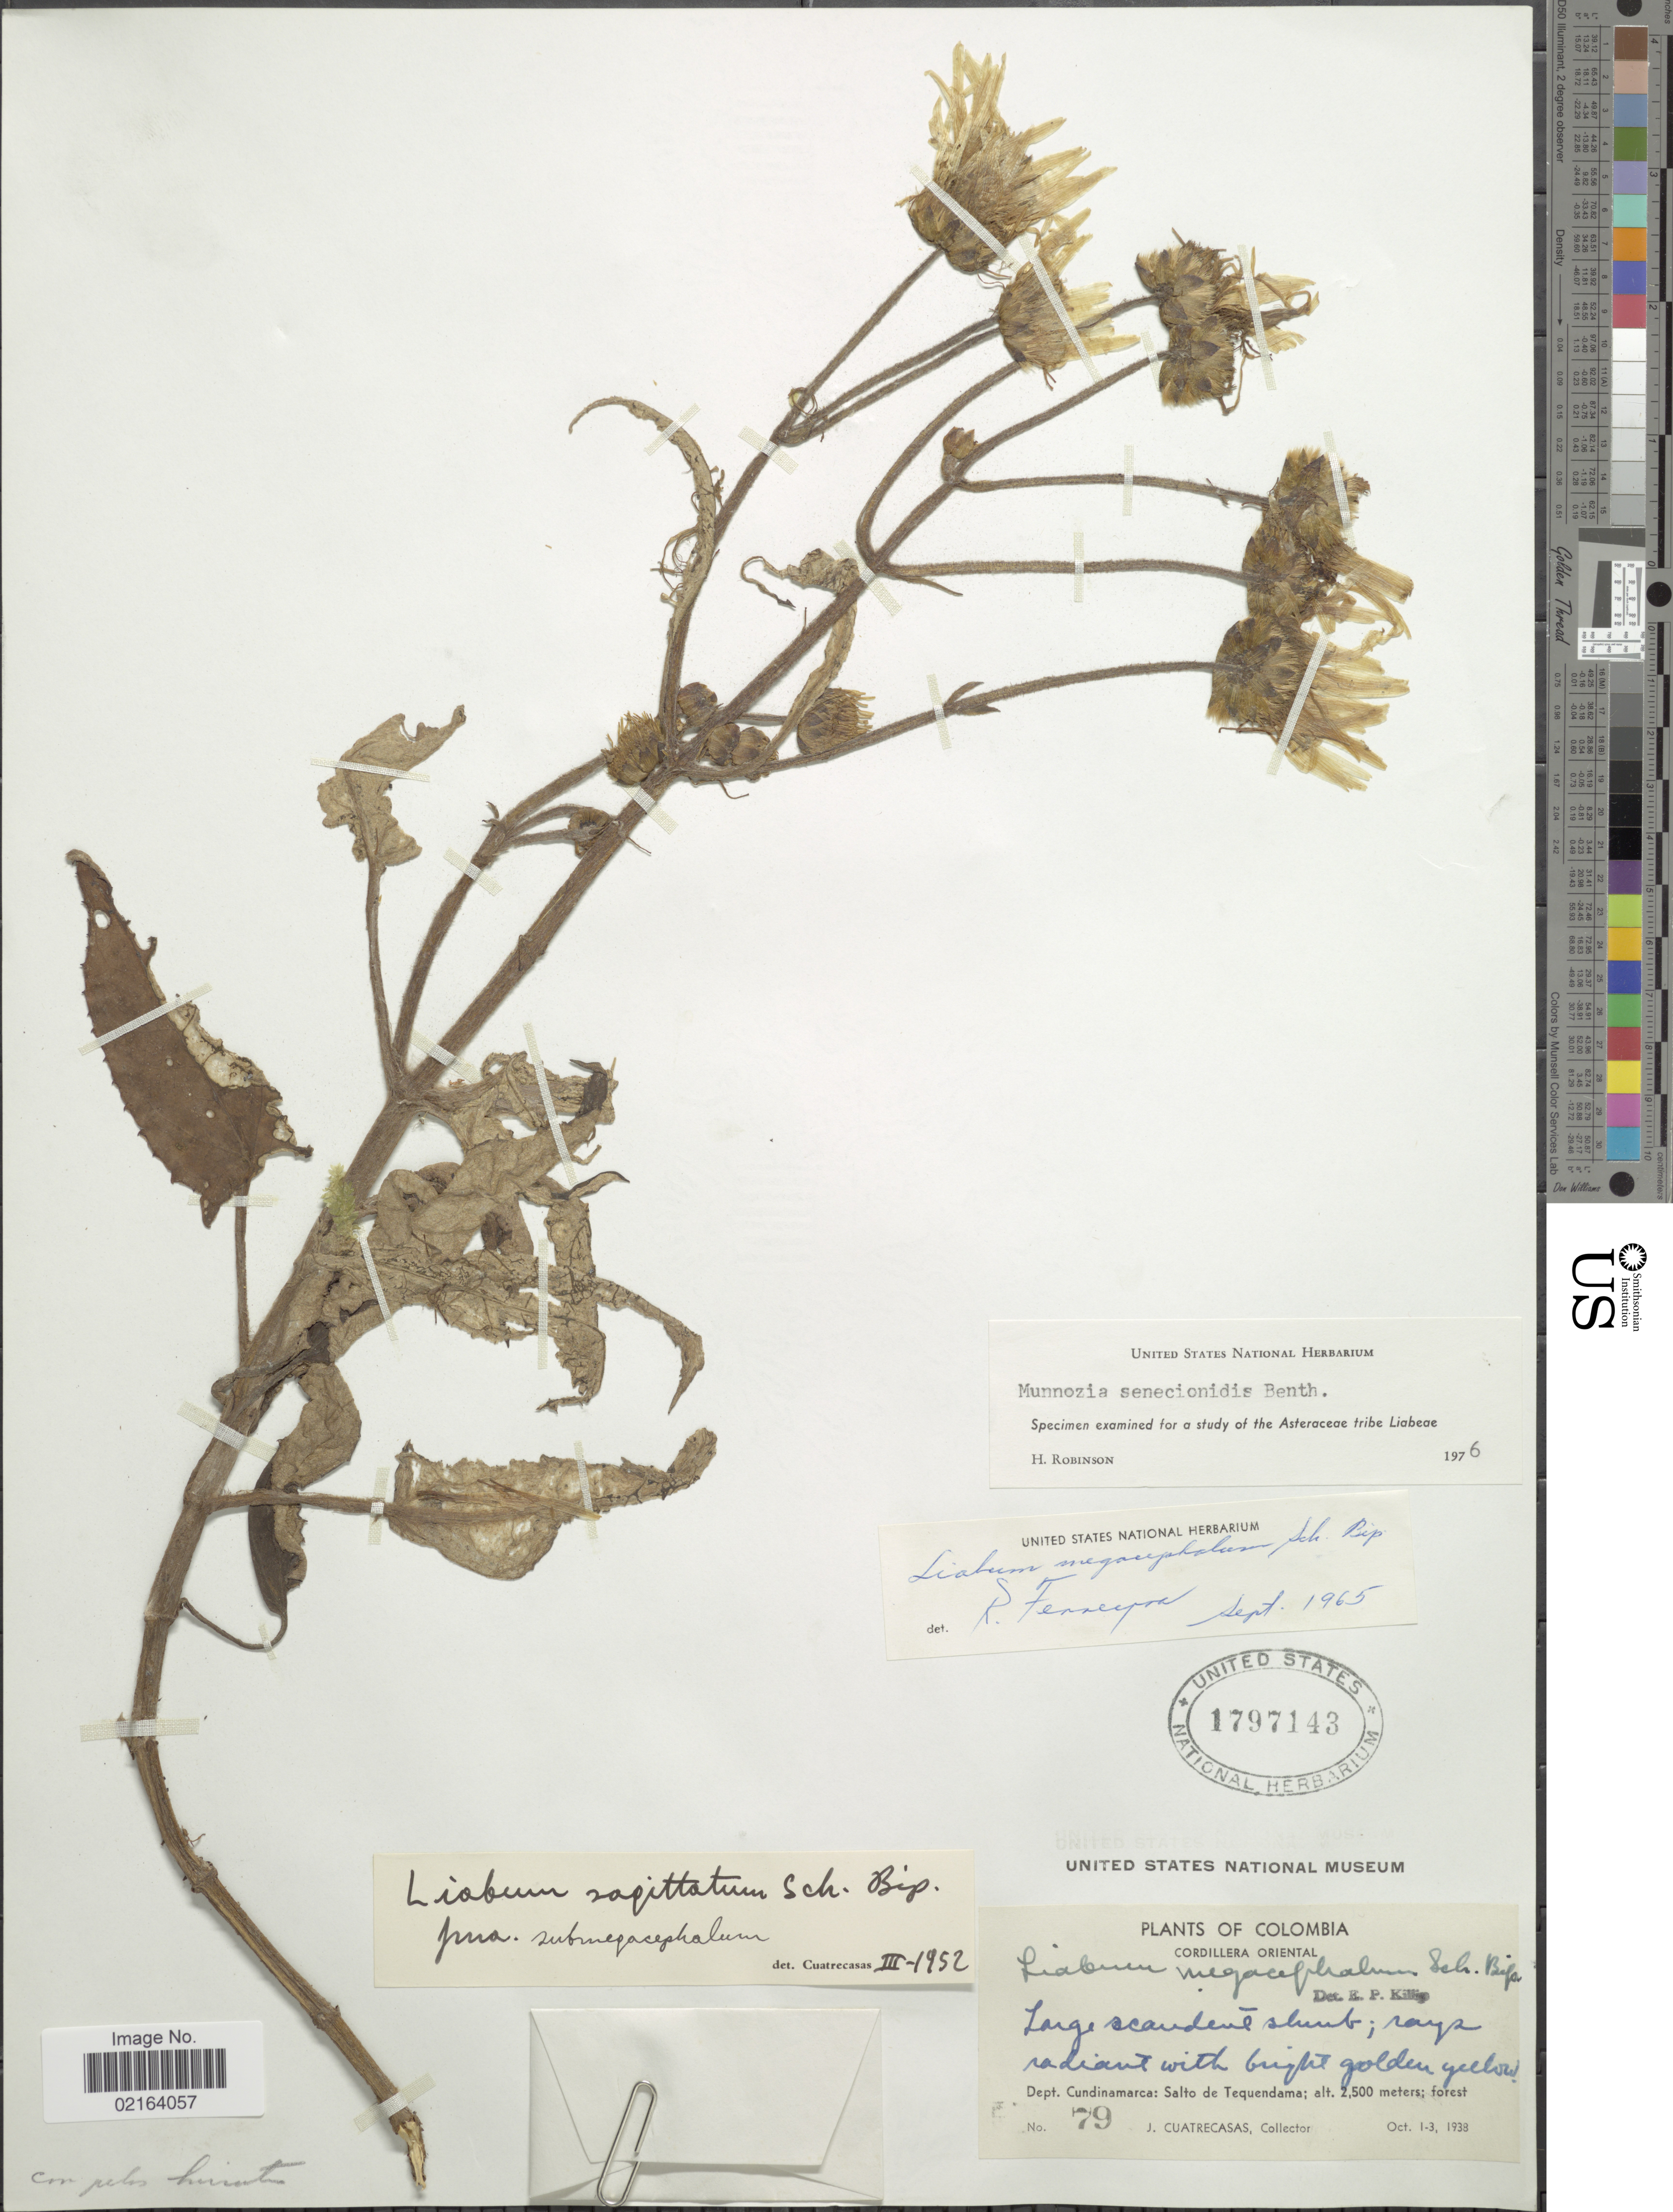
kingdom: Plantae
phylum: Tracheophyta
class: Magnoliopsida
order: Asterales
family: Asteraceae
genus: Munnozia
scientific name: Munnozia senecionidis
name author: Benth.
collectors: J. Cuatrecasas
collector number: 79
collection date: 1938-10-01/1938-10-03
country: Colombia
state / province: Cundinamarca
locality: Cordillera Oriental, Dept. Cundinamarca: Salto de Tequendama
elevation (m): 2500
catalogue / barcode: US 1797143